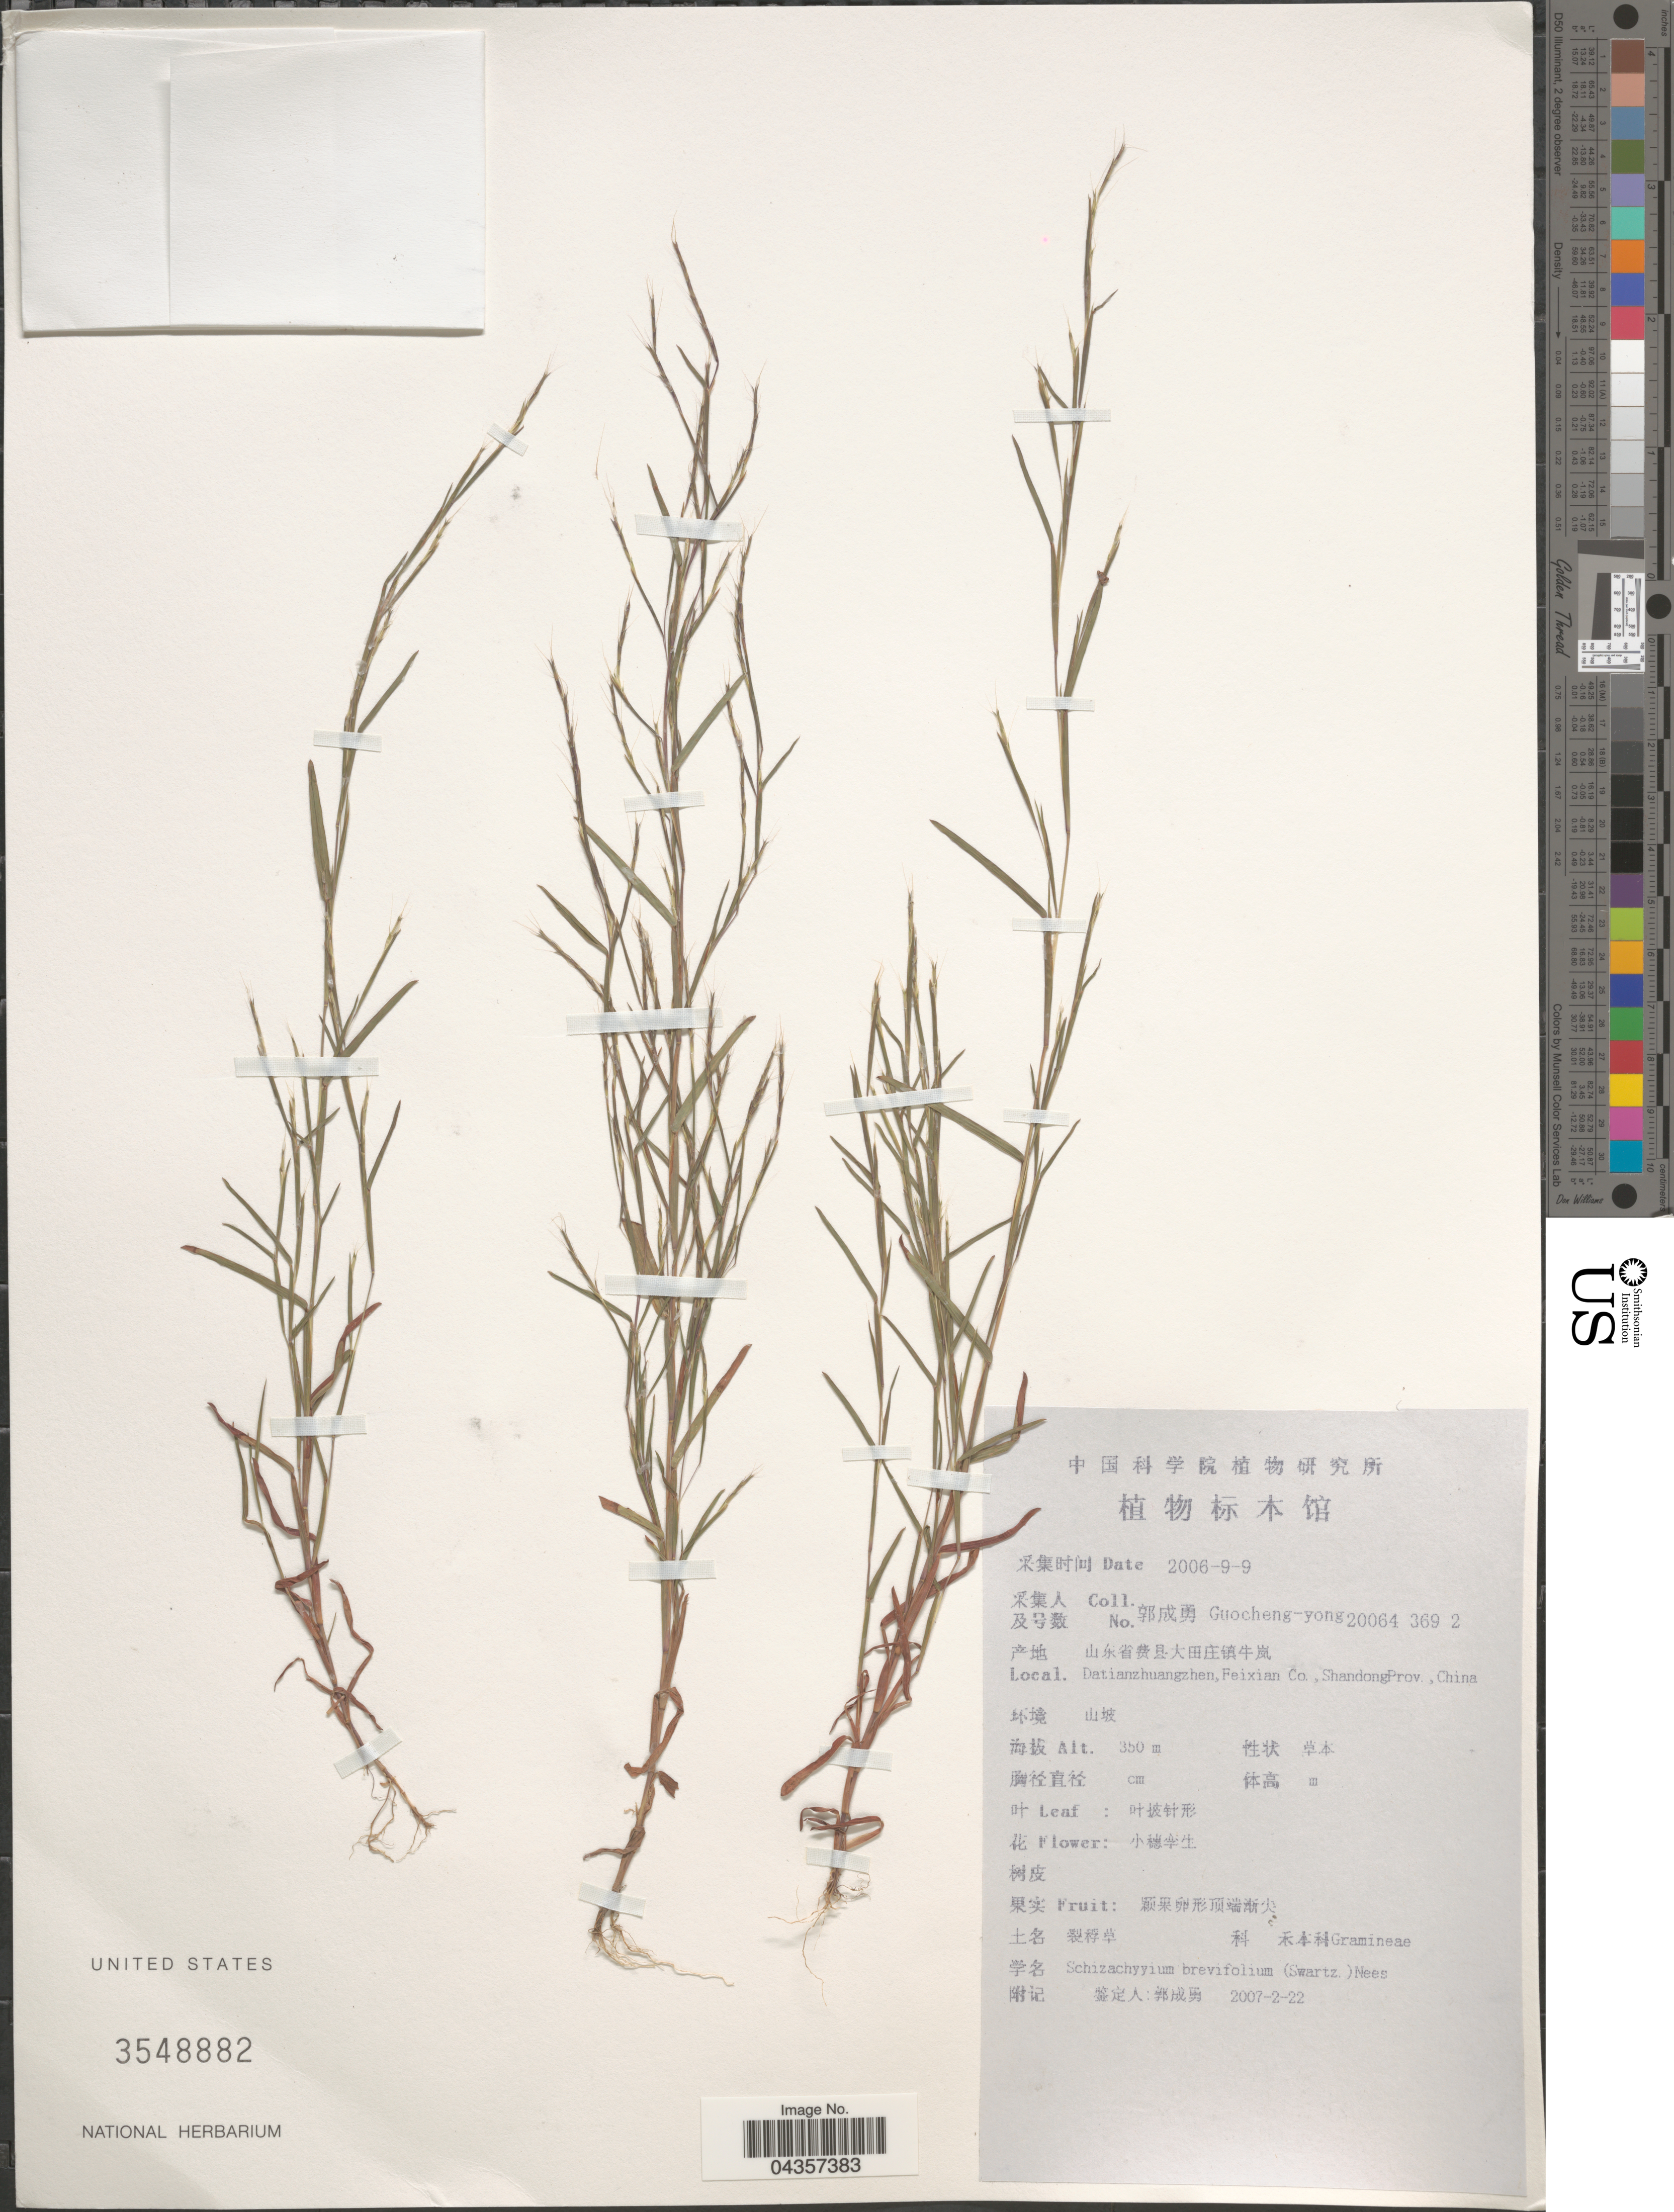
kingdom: Plantae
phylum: Tracheophyta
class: Liliopsida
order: Poales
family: Poaceae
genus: Schizachyrium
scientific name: Schizachyrium brevifolium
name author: (Sw.) Nees ex Büse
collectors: Guo cheng-yong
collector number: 20064 369 2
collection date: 2006-09-09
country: China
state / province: Shandong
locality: Datianzhuangzhen, Feixian Co.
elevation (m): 350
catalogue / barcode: US 3548882